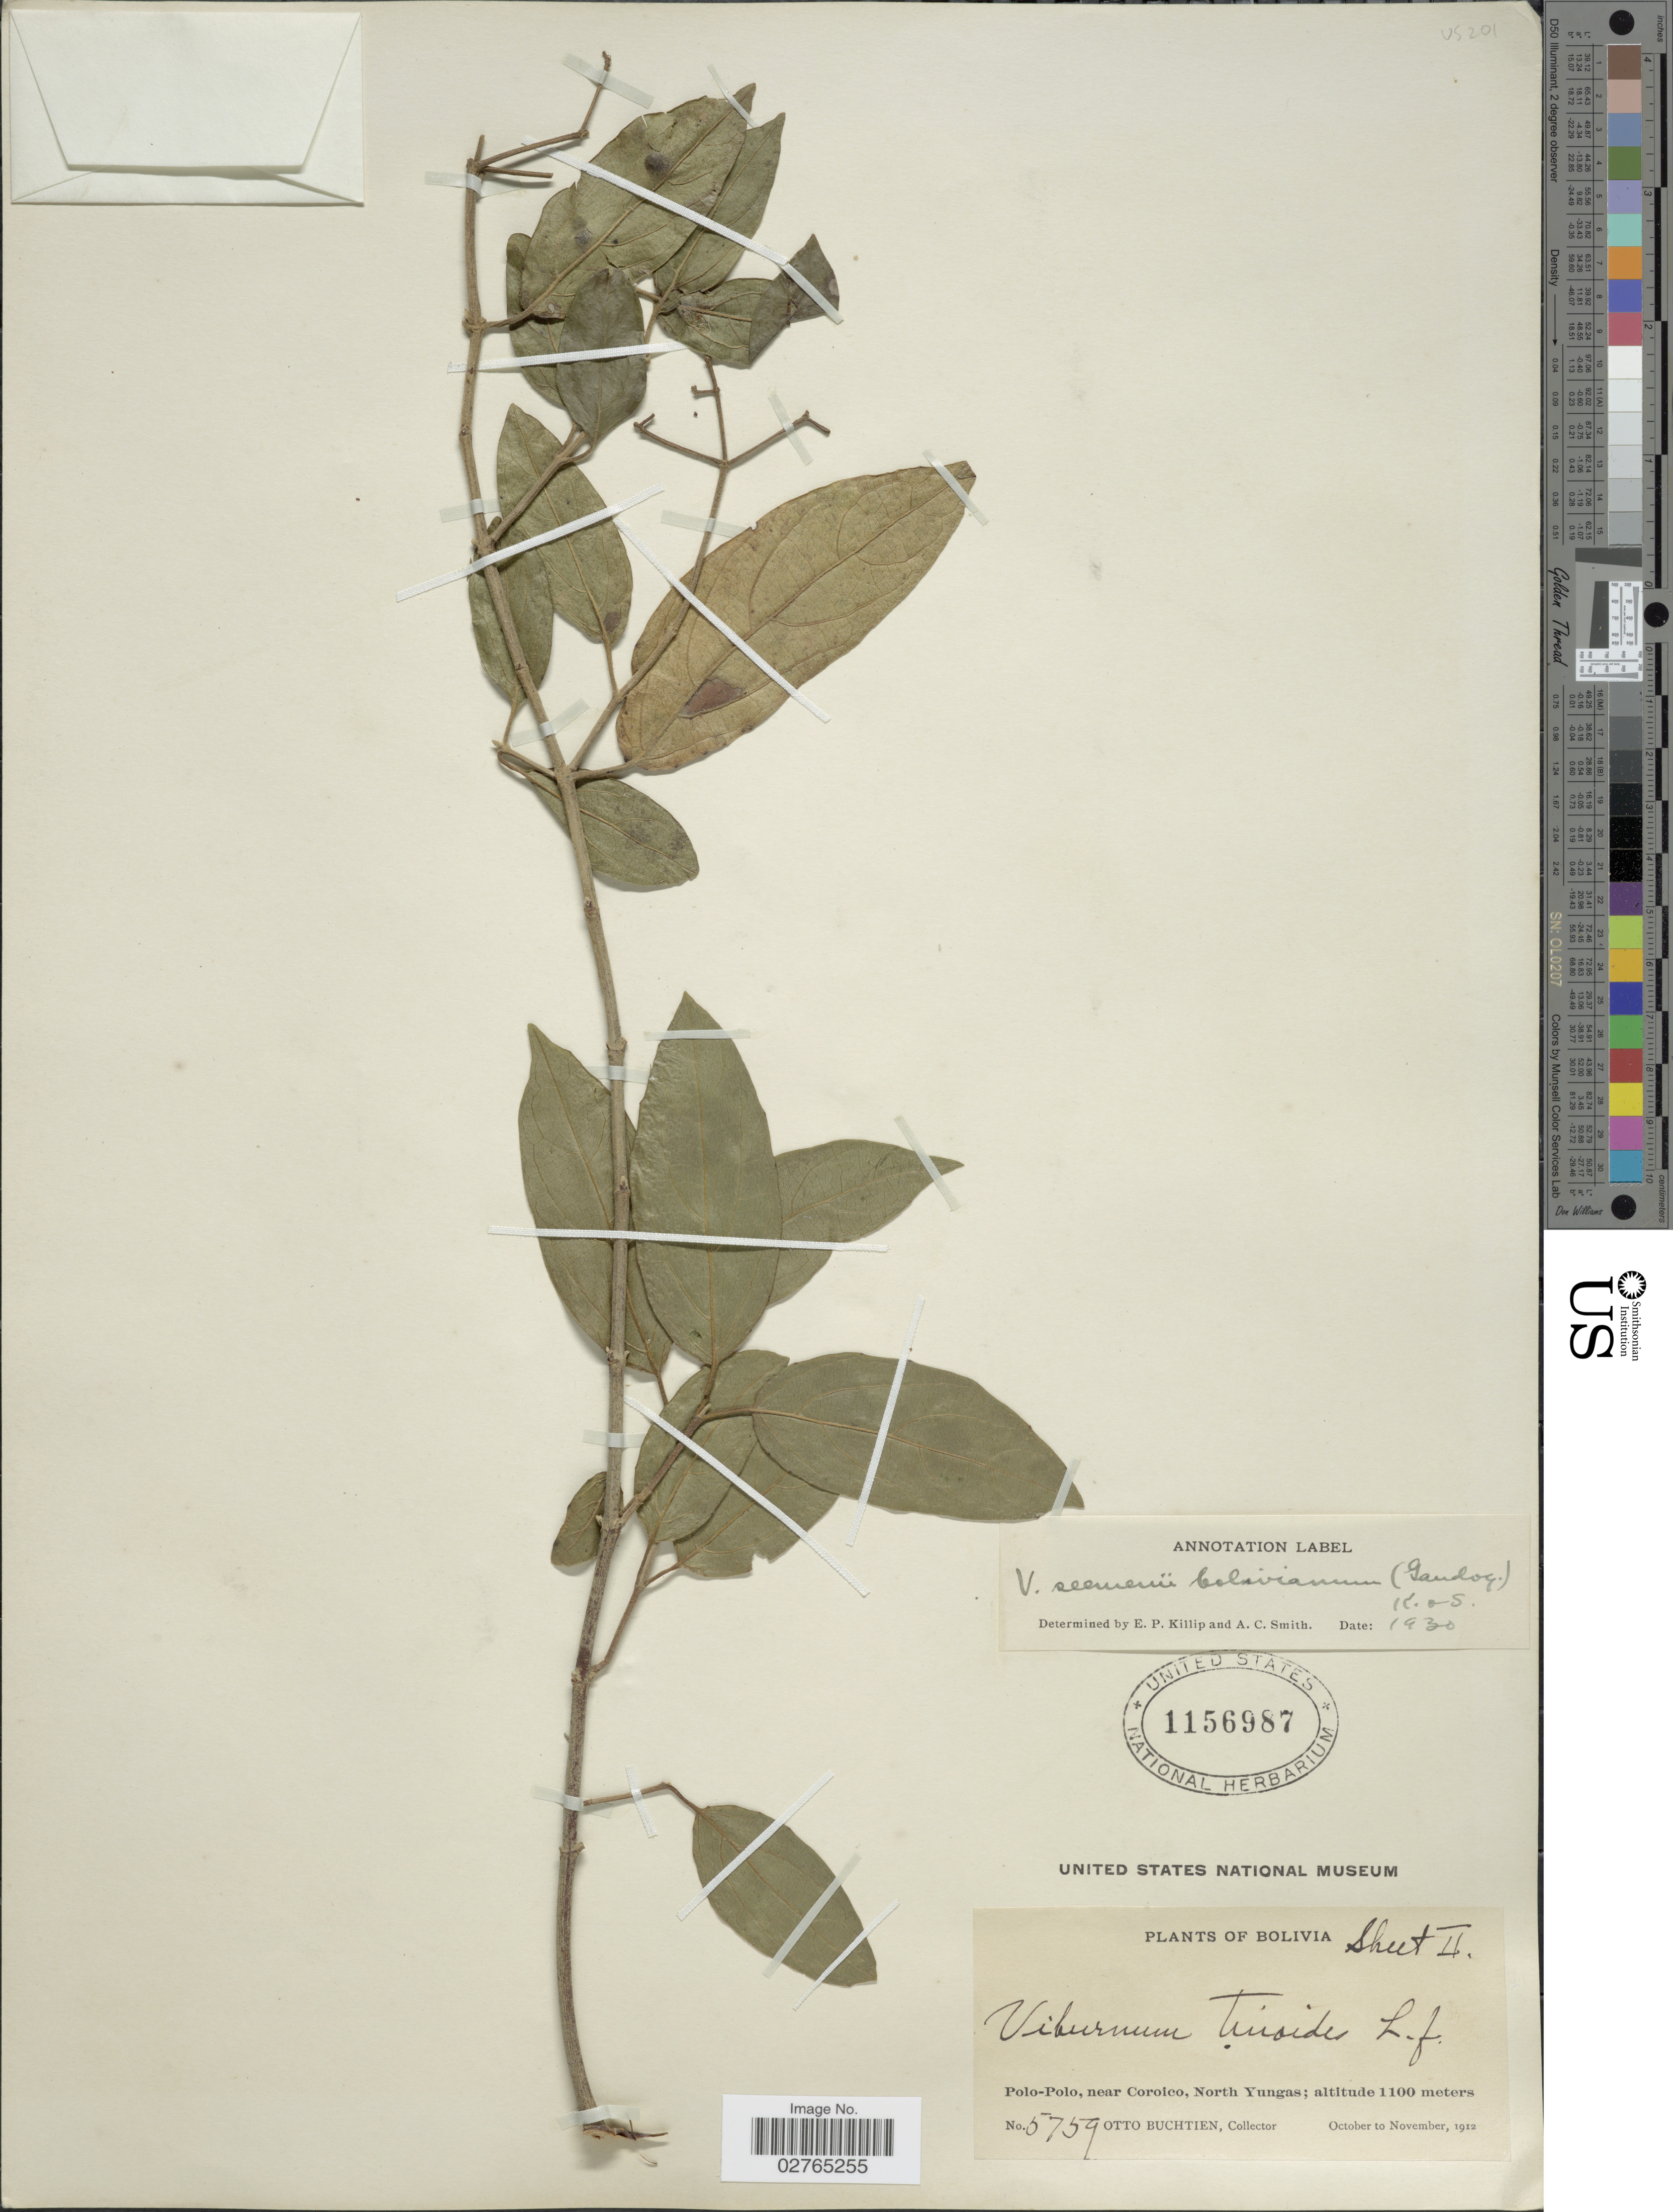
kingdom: Plantae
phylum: Tracheophyta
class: Magnoliopsida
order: Dipsacales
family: Viburnaceae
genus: Viburnum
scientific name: Viburnum seemenii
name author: Graebn. in Urb.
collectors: O. Buchtien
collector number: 5759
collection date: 1912-10/1912-11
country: Bolivia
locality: Polo-Polo, near Coroico, North Yungas.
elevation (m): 1100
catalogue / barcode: US 1156987